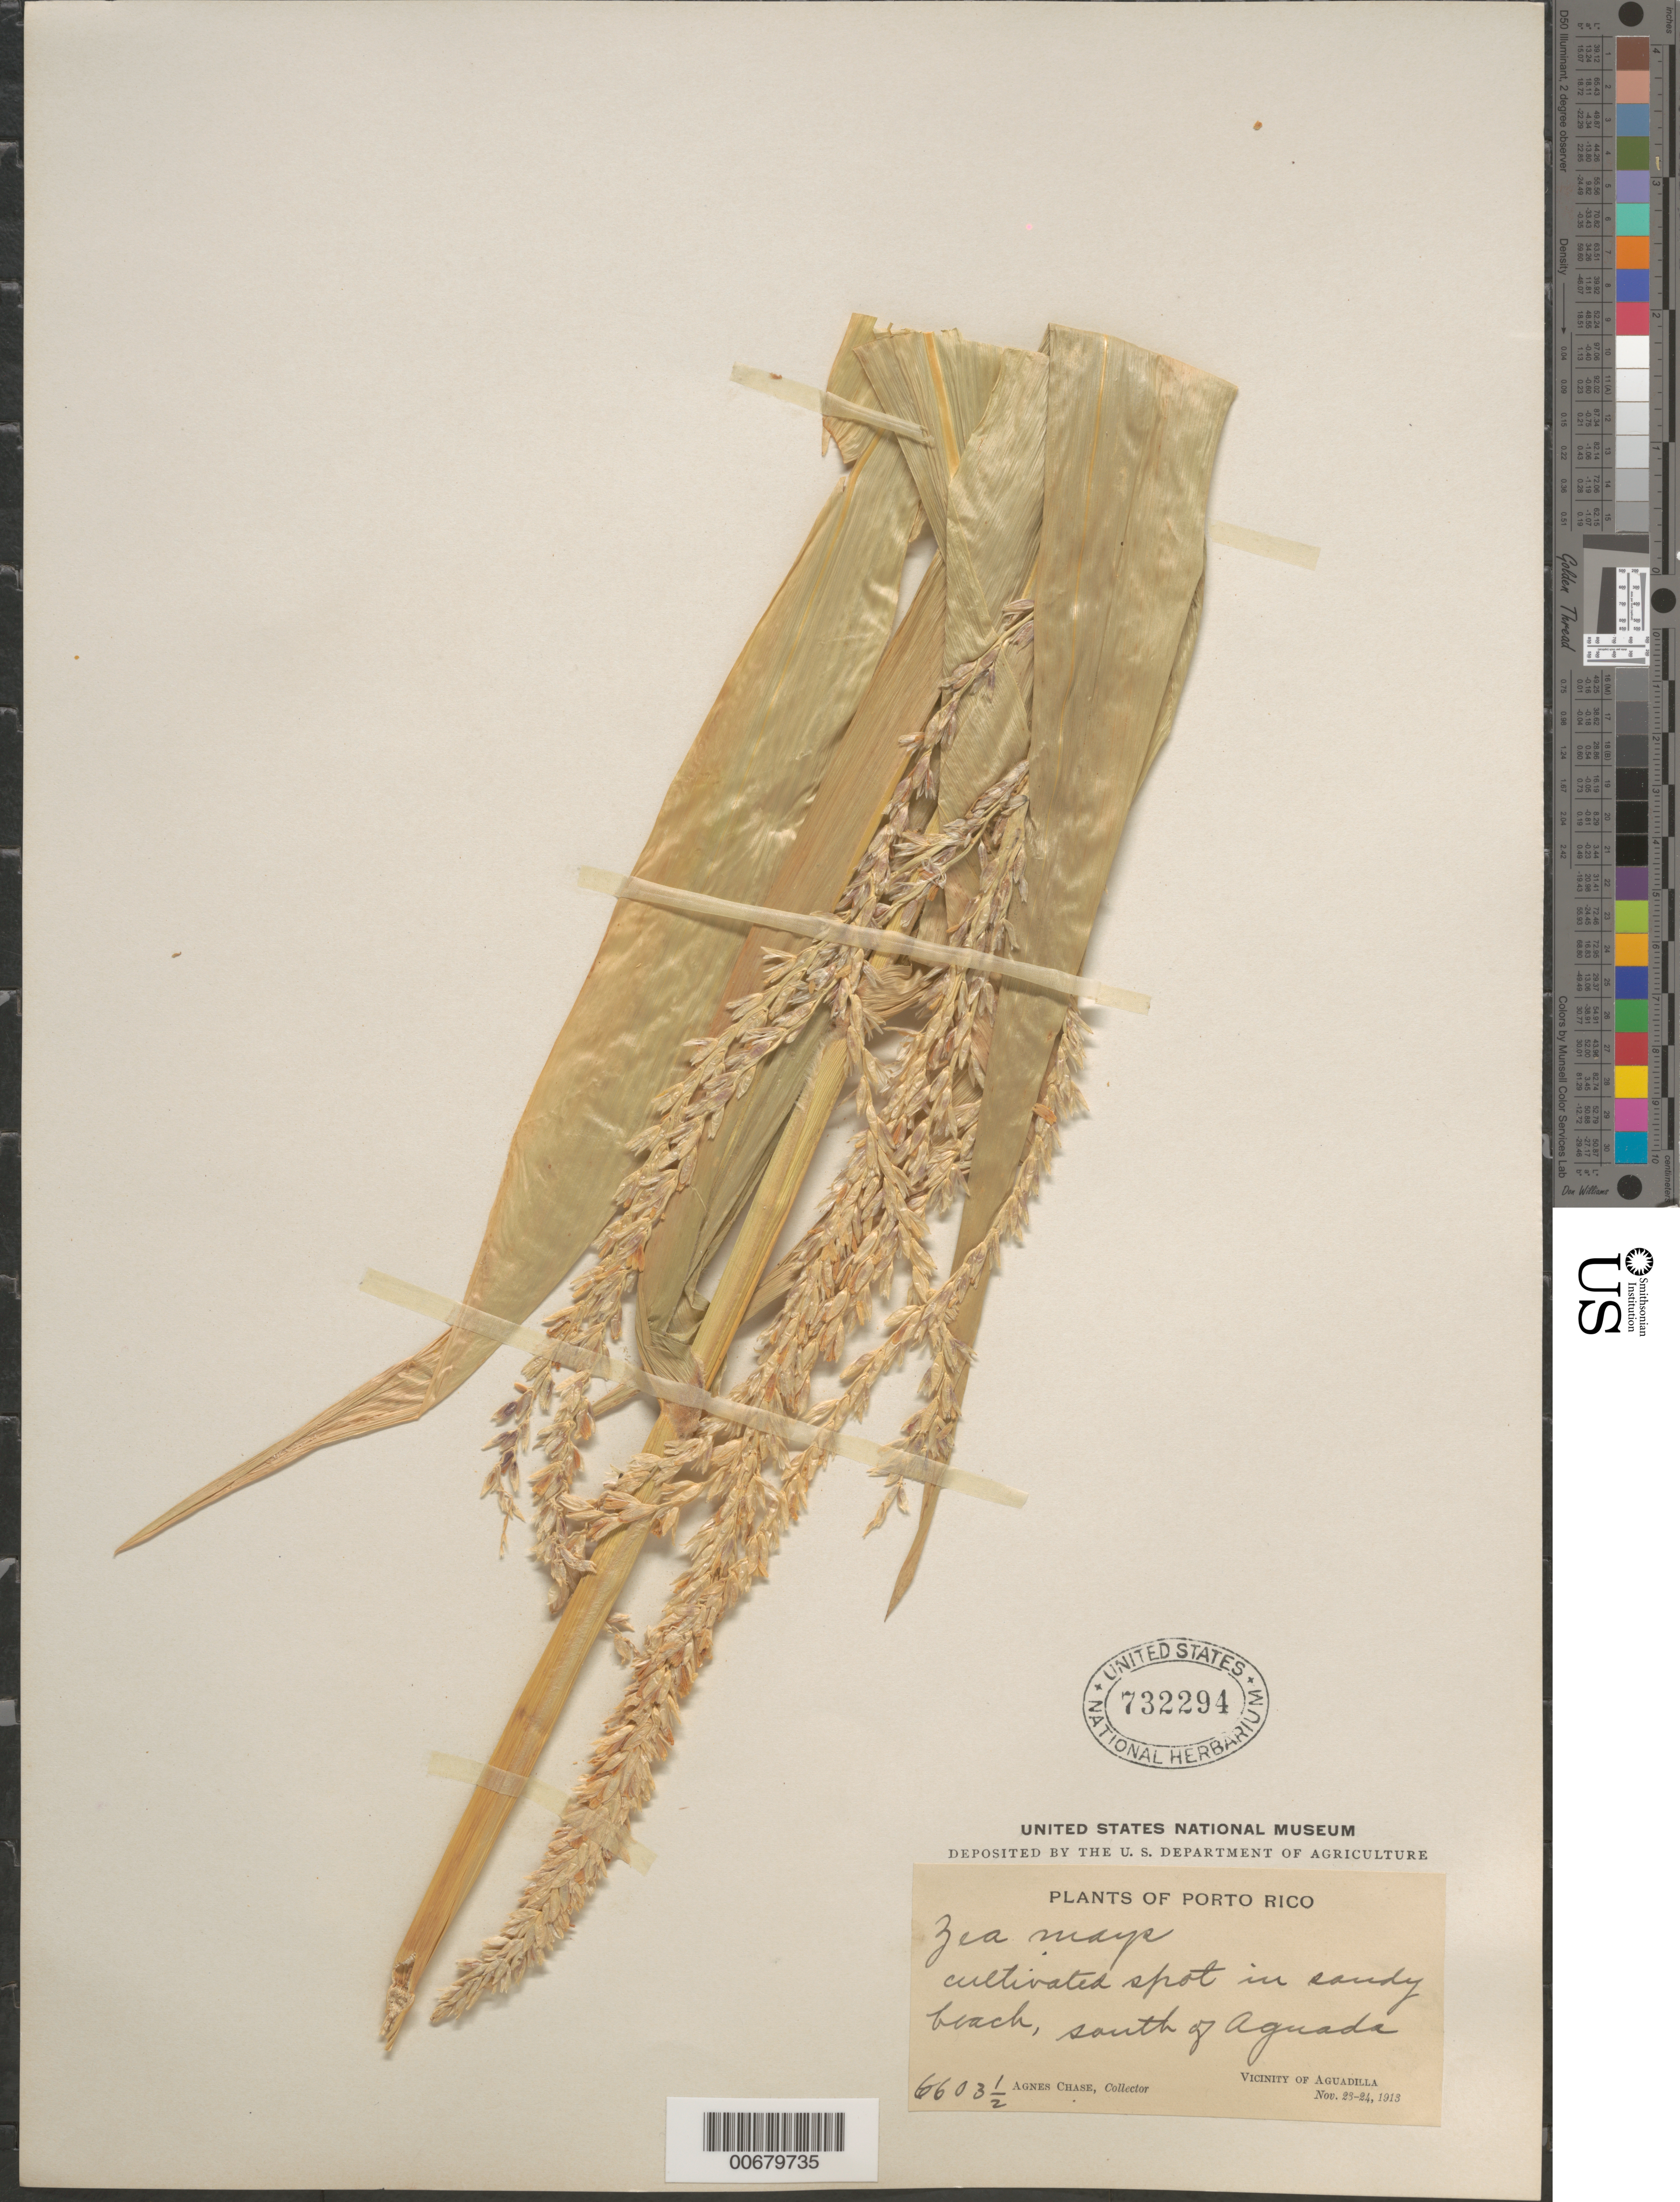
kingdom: Plantae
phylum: Tracheophyta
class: Liliopsida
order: Poales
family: Poaceae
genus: Zea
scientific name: Zea mays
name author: L.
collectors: A. Chase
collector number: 6603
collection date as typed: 23 Nov 1913 to 24 Nov 1913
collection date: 1913-11-23/1913-11-24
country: Puerto Rico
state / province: Aguadilla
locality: Aguadilla, vic of; S of Aguada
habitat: Cultivated spot in sandy beach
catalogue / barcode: US 732294